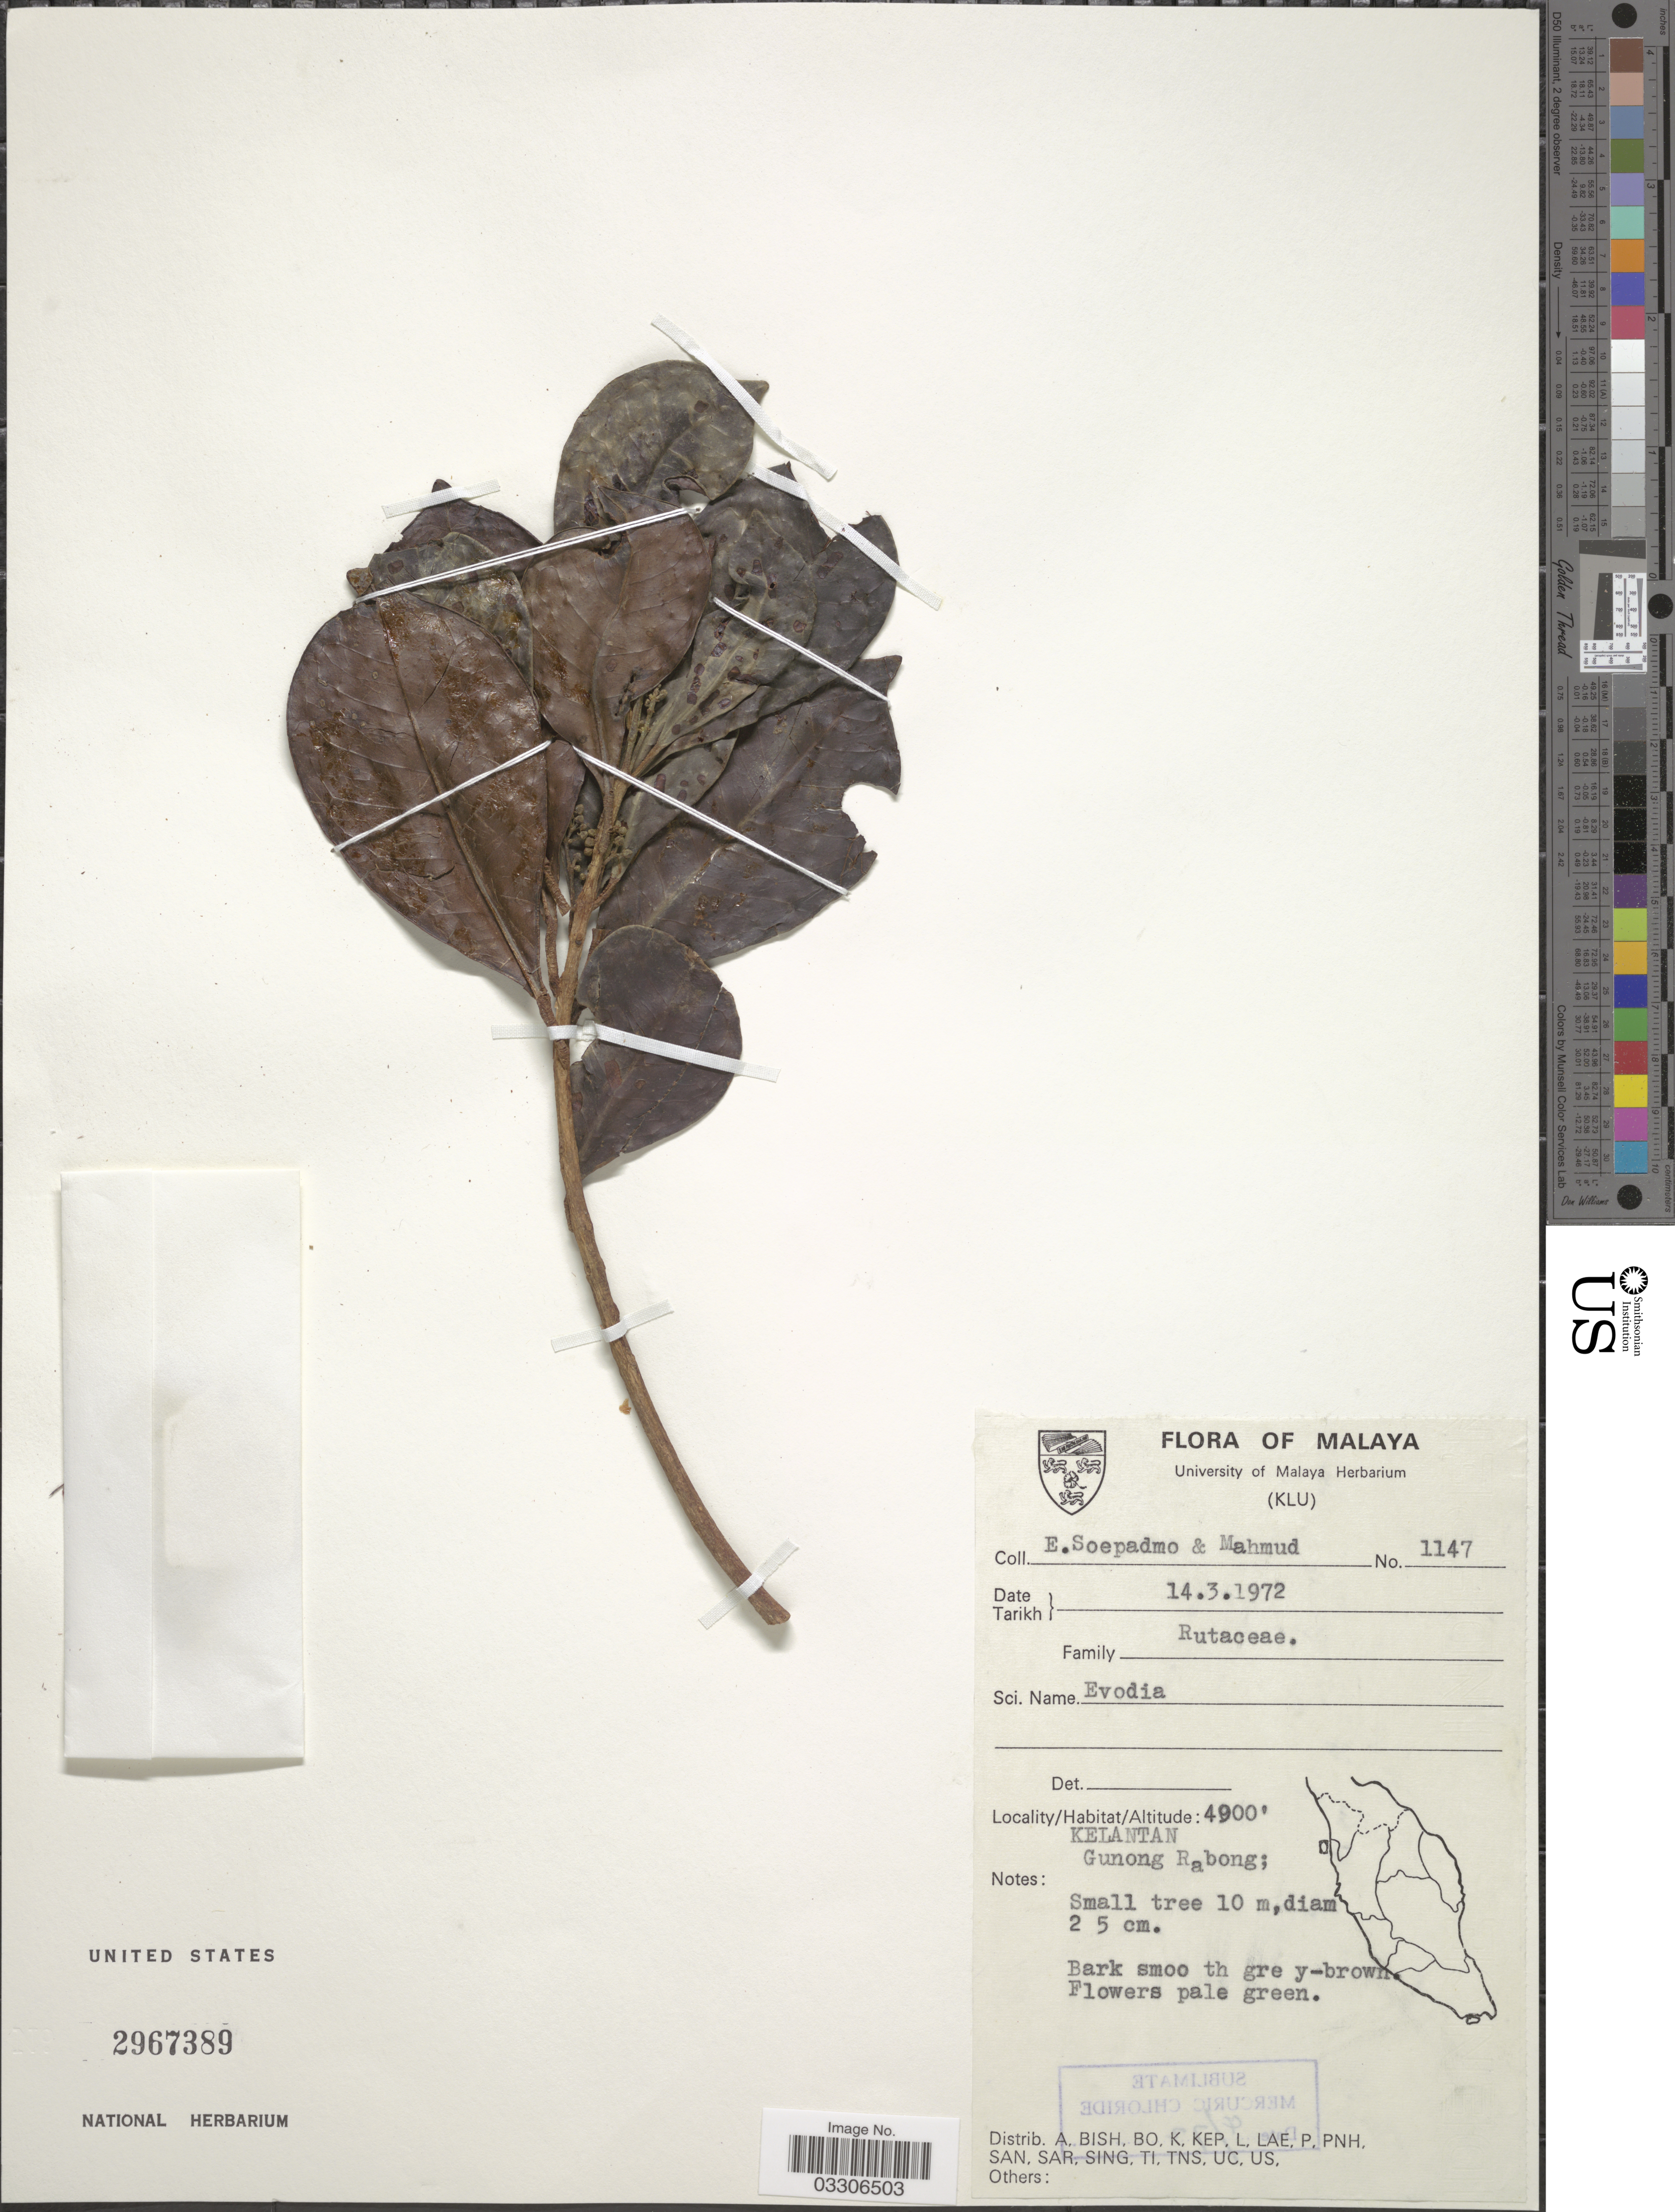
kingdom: Plantae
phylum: Tracheophyta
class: Magnoliopsida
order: Sapindales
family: Rutaceae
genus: Maclurodendron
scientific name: Maclurodendron porteri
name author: (Hook. f.) T.G. Hartley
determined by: Hartley, T. G.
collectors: E. Soepadmo & -. Mahmud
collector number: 1147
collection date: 1972-03-14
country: Malaysia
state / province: Kelantan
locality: Malaya. Kelantan Gunong Rabong.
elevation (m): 1494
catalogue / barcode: US 2967389